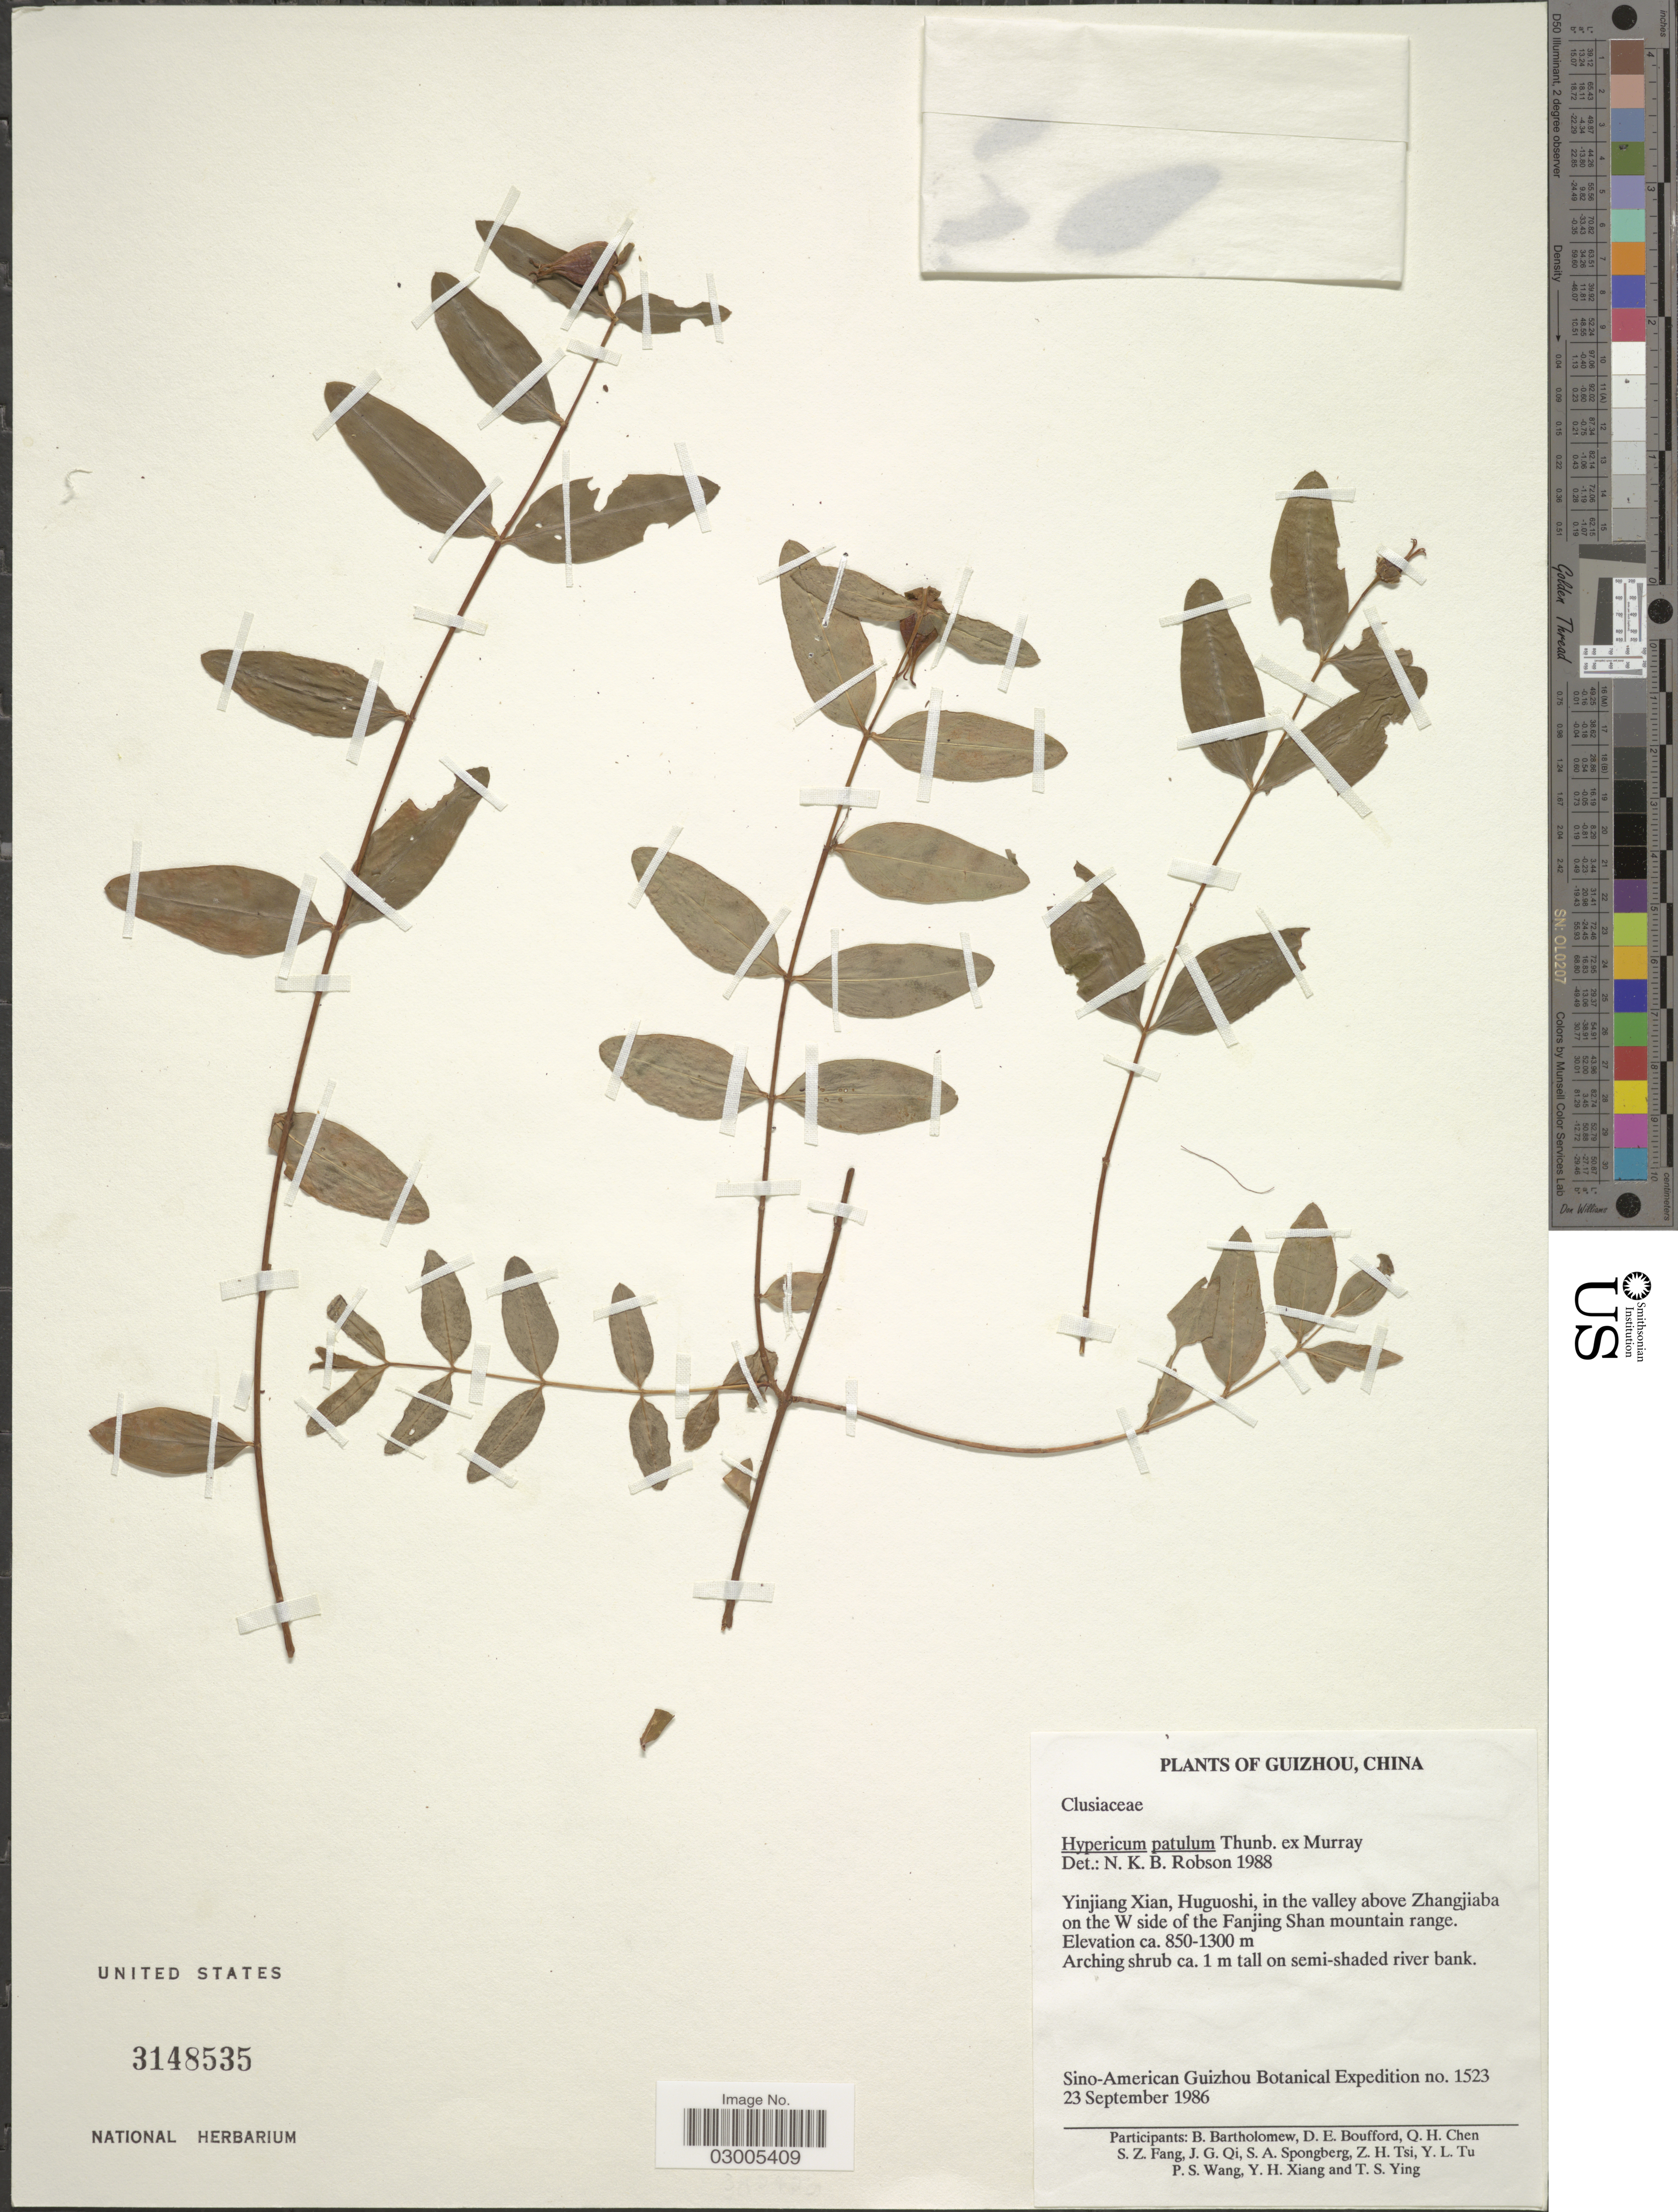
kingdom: Plantae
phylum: Tracheophyta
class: Magnoliopsida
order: Malpighiales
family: Hypericaceae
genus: Hypericum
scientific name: Hypericum patulum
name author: Thunb.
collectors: Sino-Amer. Guizhou Bot. Exped.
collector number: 1523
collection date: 1986-09-23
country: China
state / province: Guizhou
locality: Yinjiang Xian, Huguoshi, in the valley above Zhangjiaba on the W side of the Fanjing Shan mountain range.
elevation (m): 850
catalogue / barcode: US 3148535